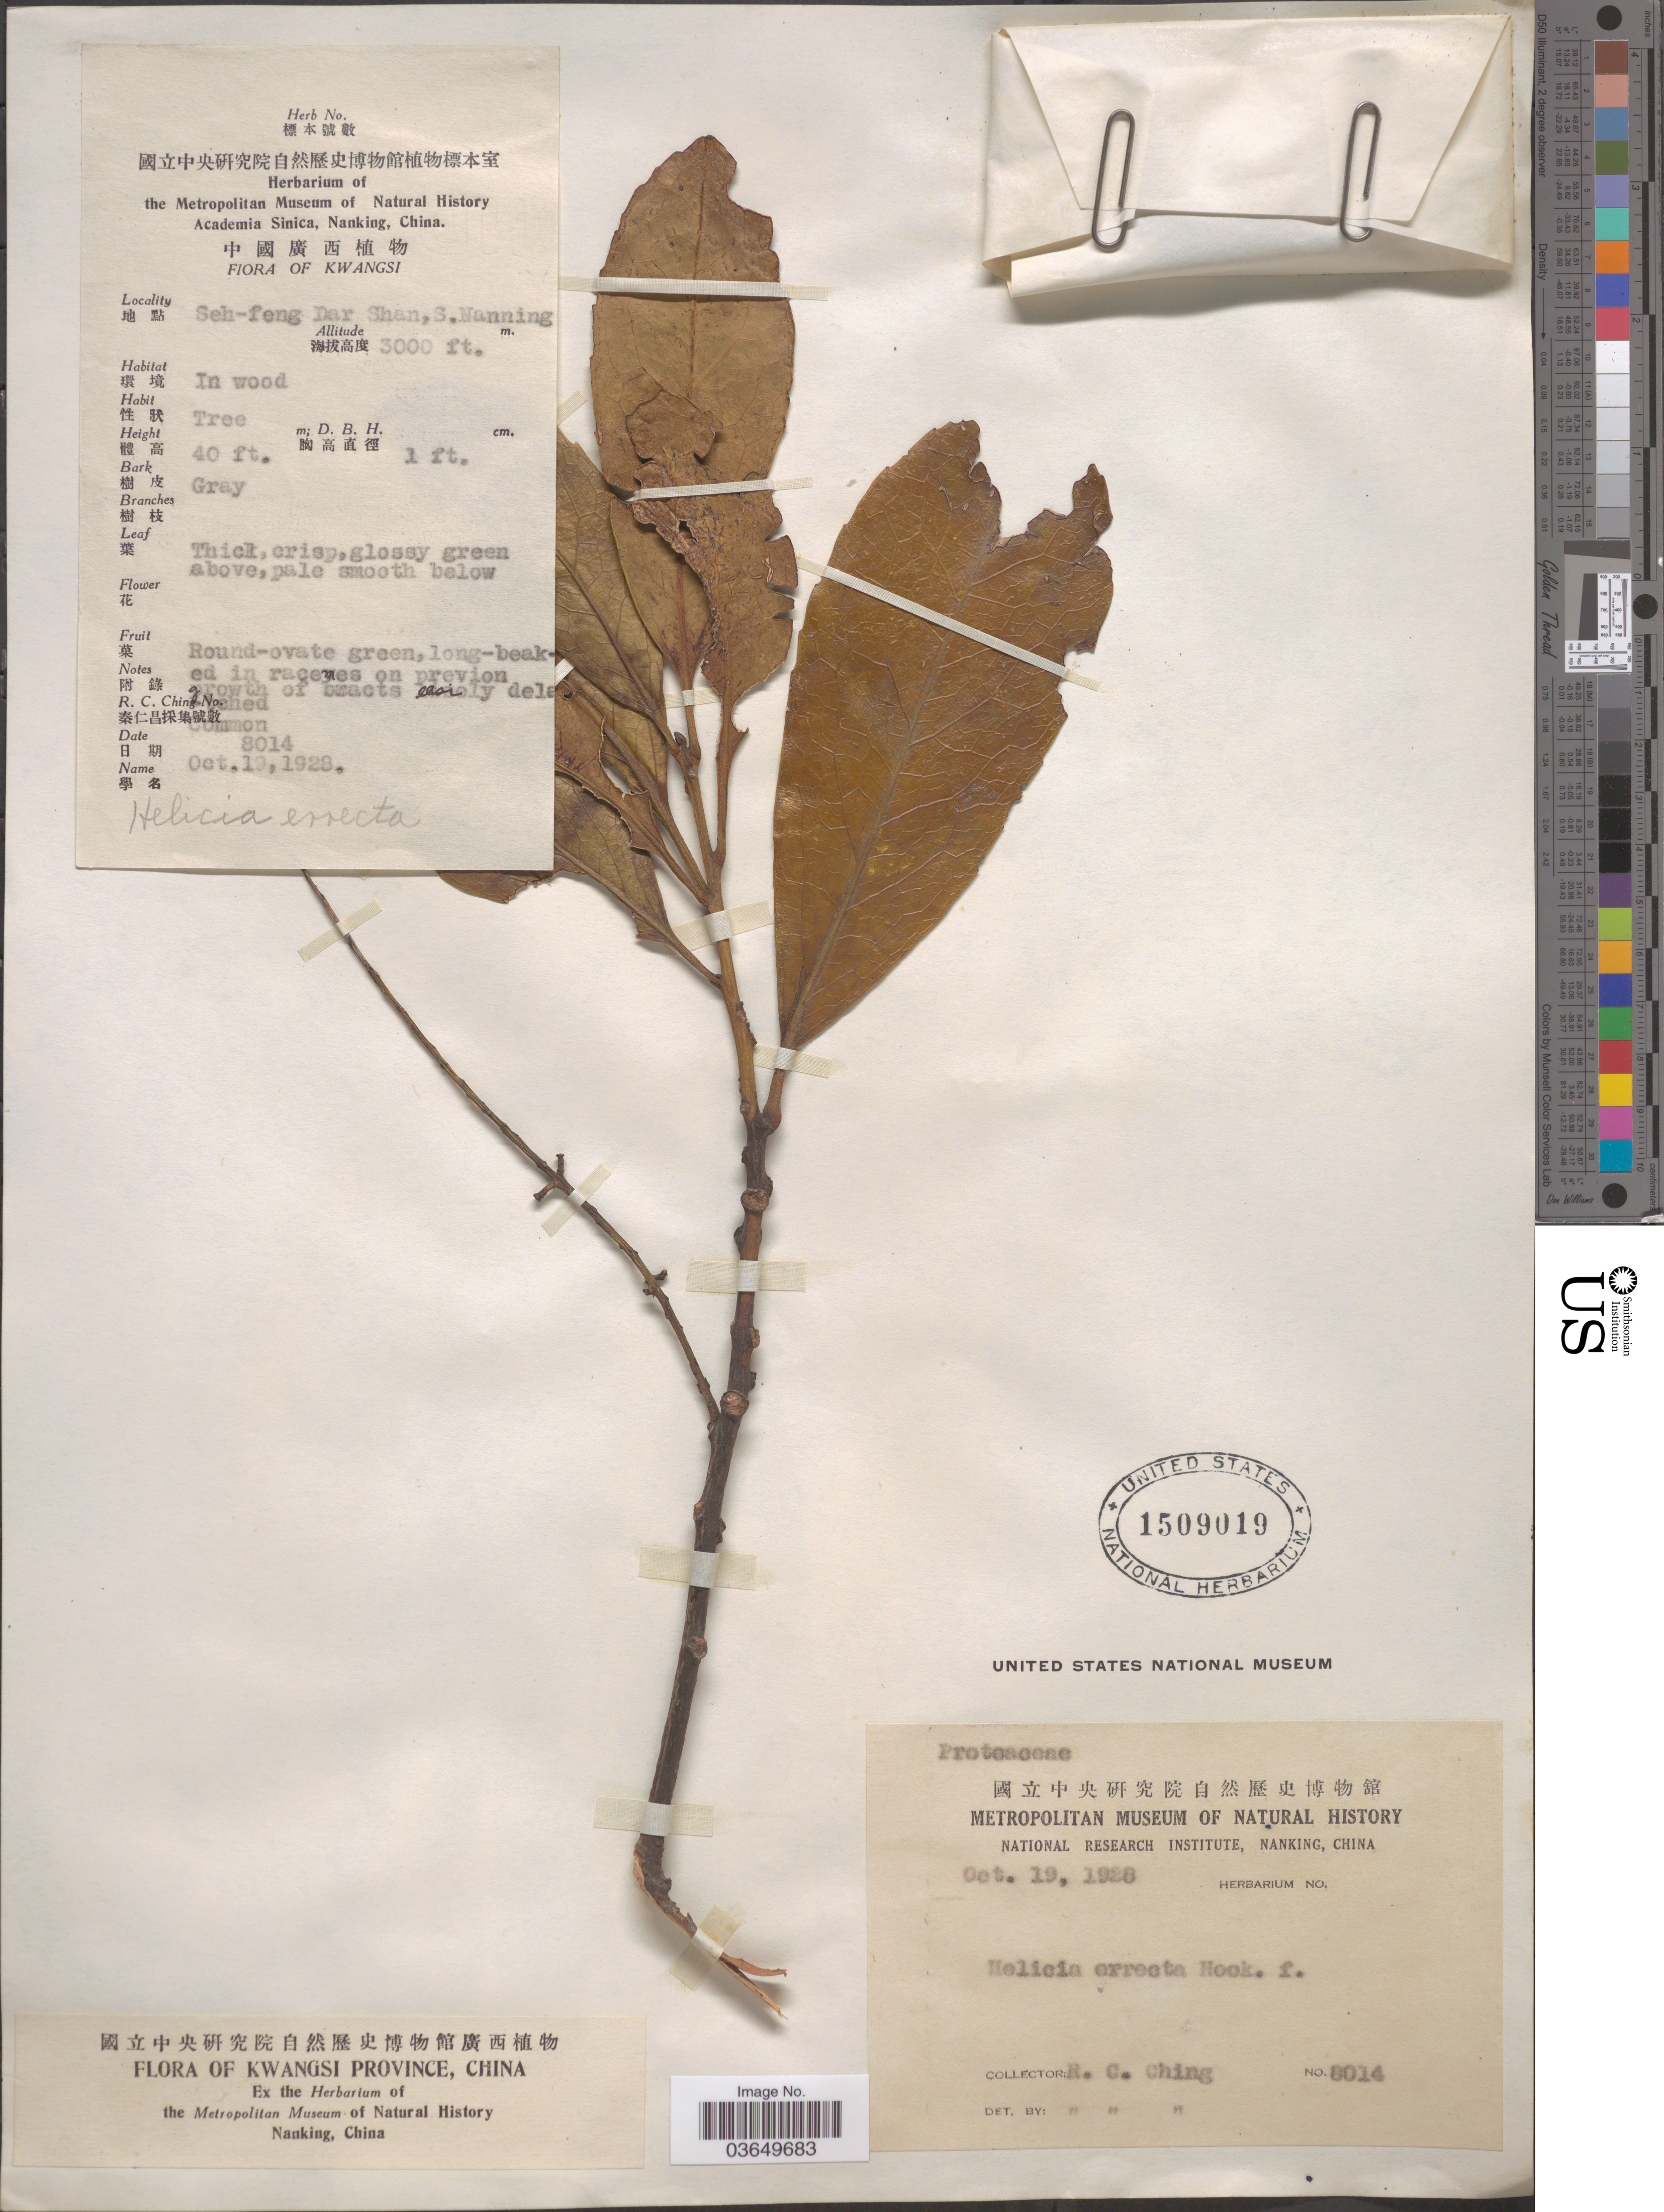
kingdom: Plantae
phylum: Tracheophyta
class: Magnoliopsida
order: Proteales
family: Proteaceae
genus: Helicia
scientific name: Helicia erratica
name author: Hook. f.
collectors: R. C. Ching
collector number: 8014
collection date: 1928-10-19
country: China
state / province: Guangxi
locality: Kwangsi Province. Seh-feng Dar Shan, S. Nanning.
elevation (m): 914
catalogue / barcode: US 1509019